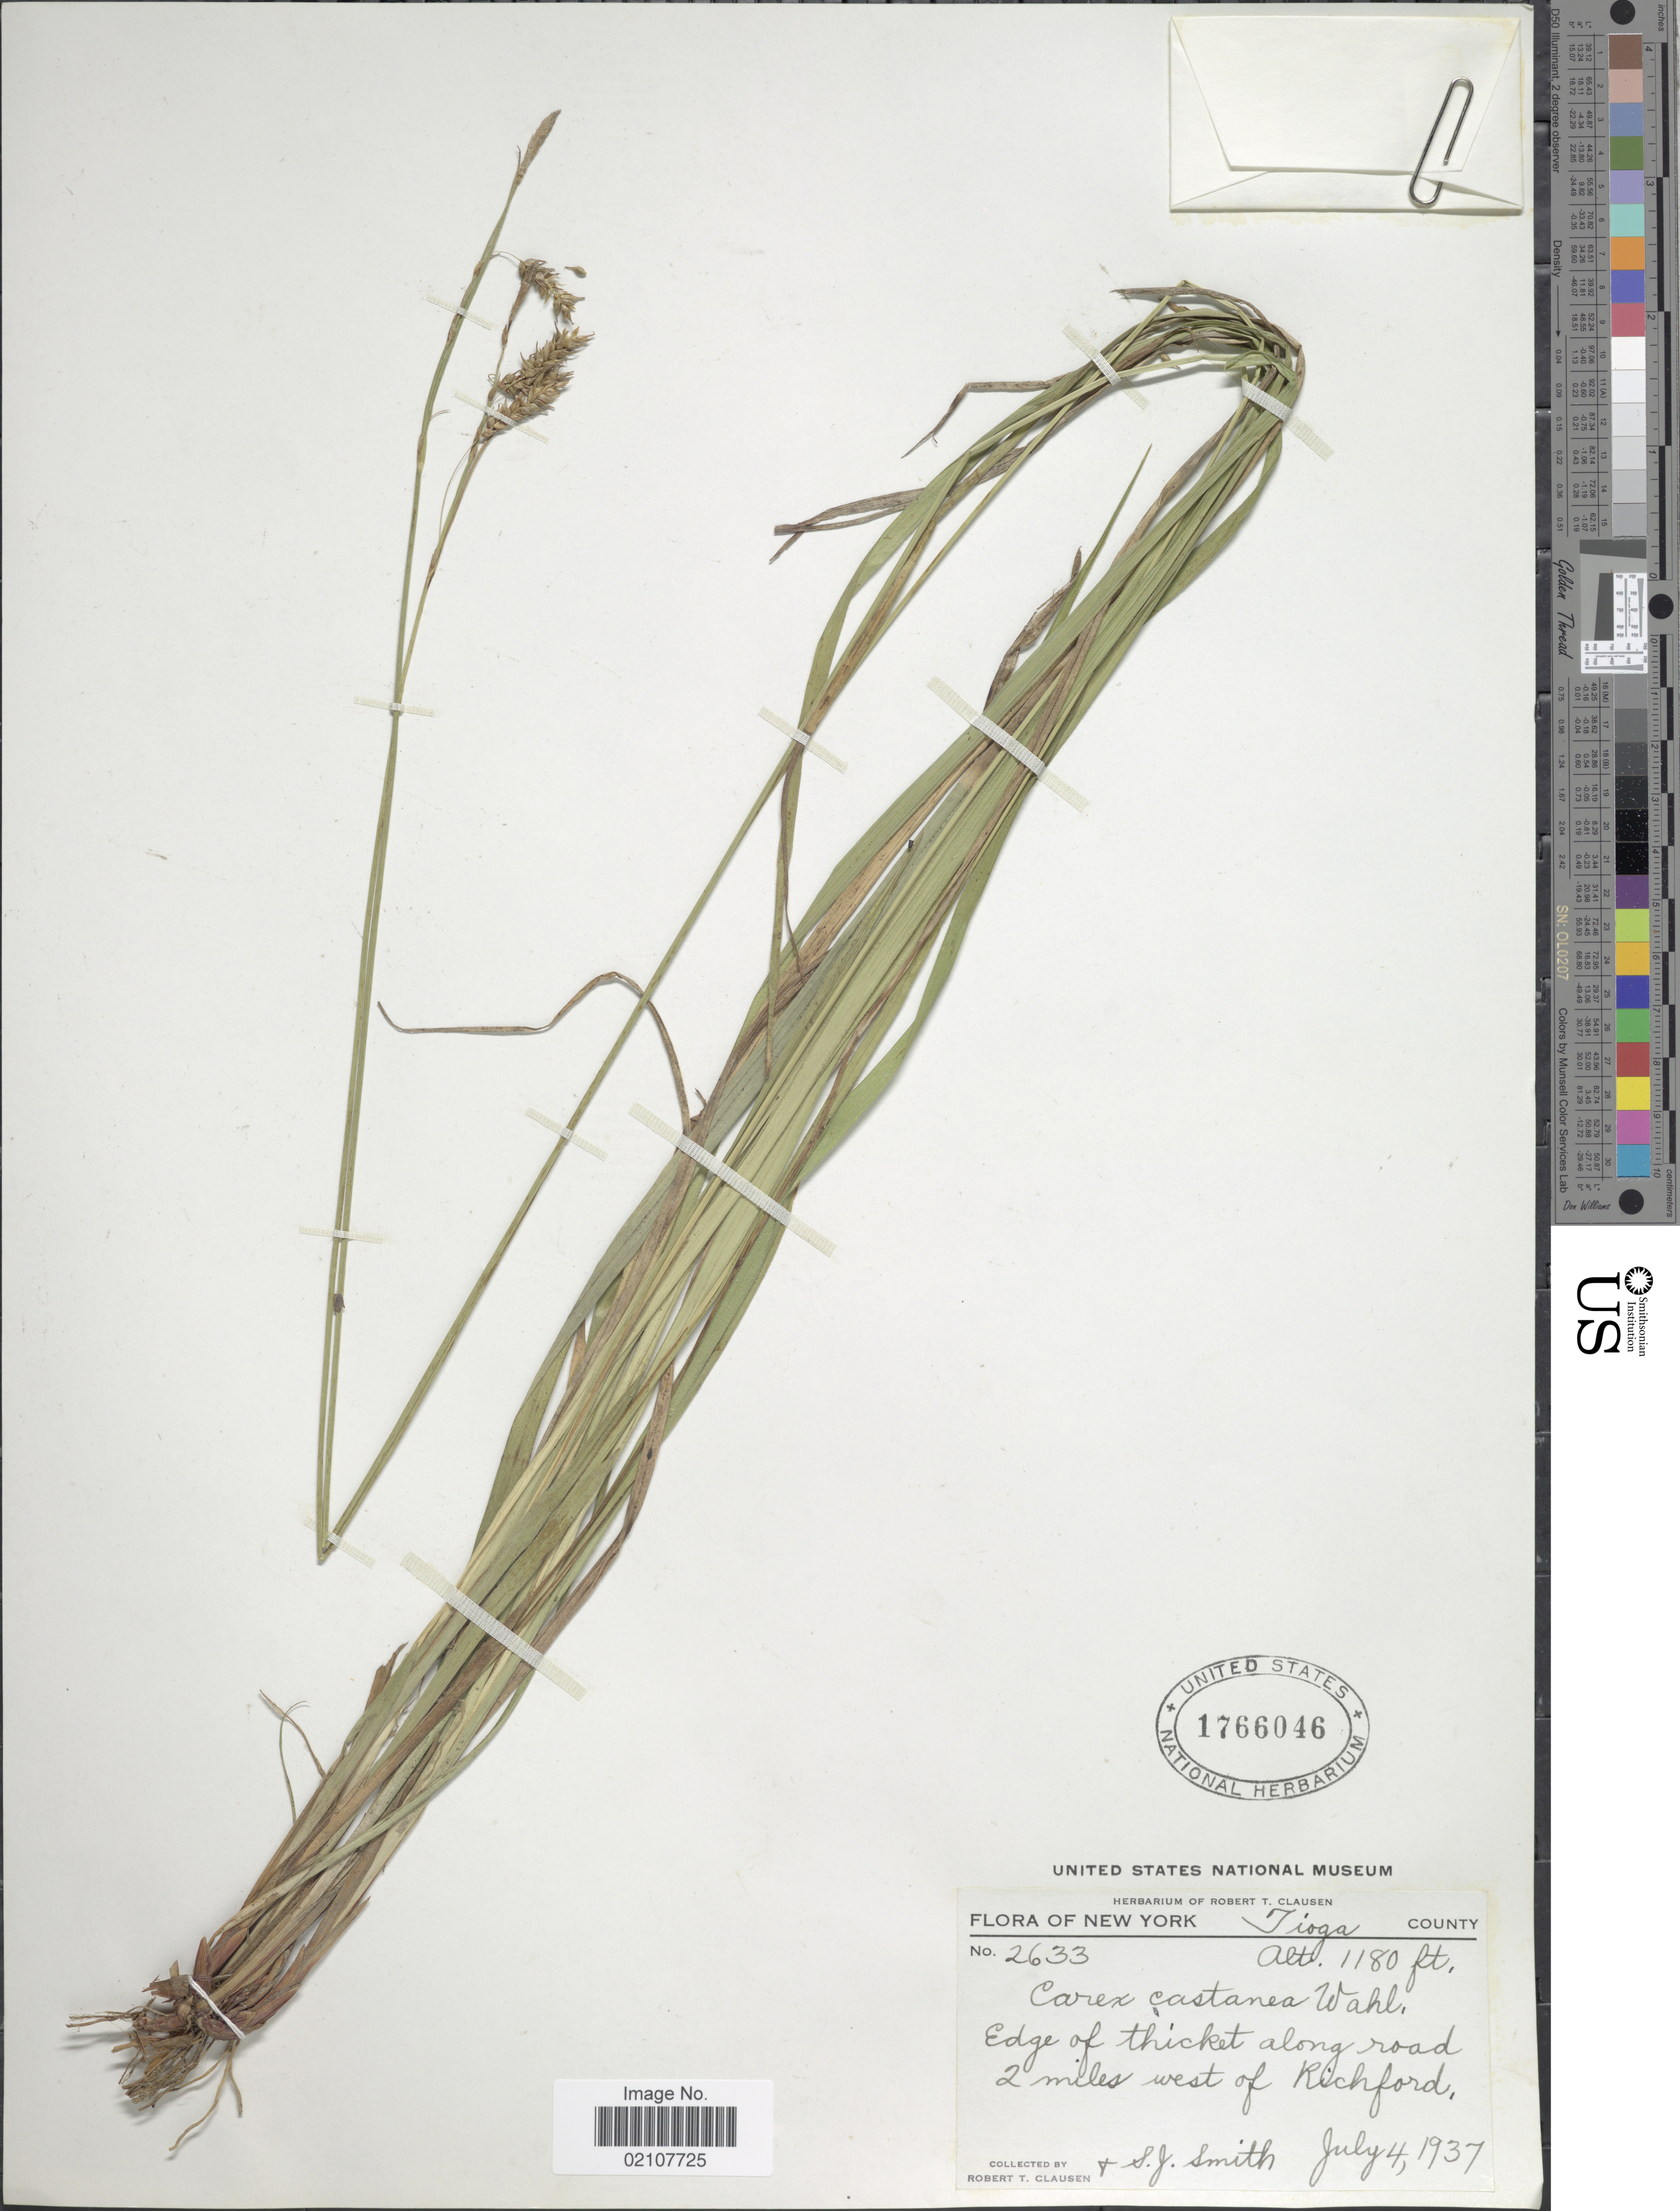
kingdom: Plantae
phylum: Tracheophyta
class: Liliopsida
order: Poales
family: Cyperaceae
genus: Carex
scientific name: Carex castanea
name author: Wahlenb.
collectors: R. T. Clausen & S. Smith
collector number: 2633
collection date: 1937-07-04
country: United States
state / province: New York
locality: New York, Tioga County. Edge of thicket along road, 2 miles west of Richford.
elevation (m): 360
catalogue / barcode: US 1766046